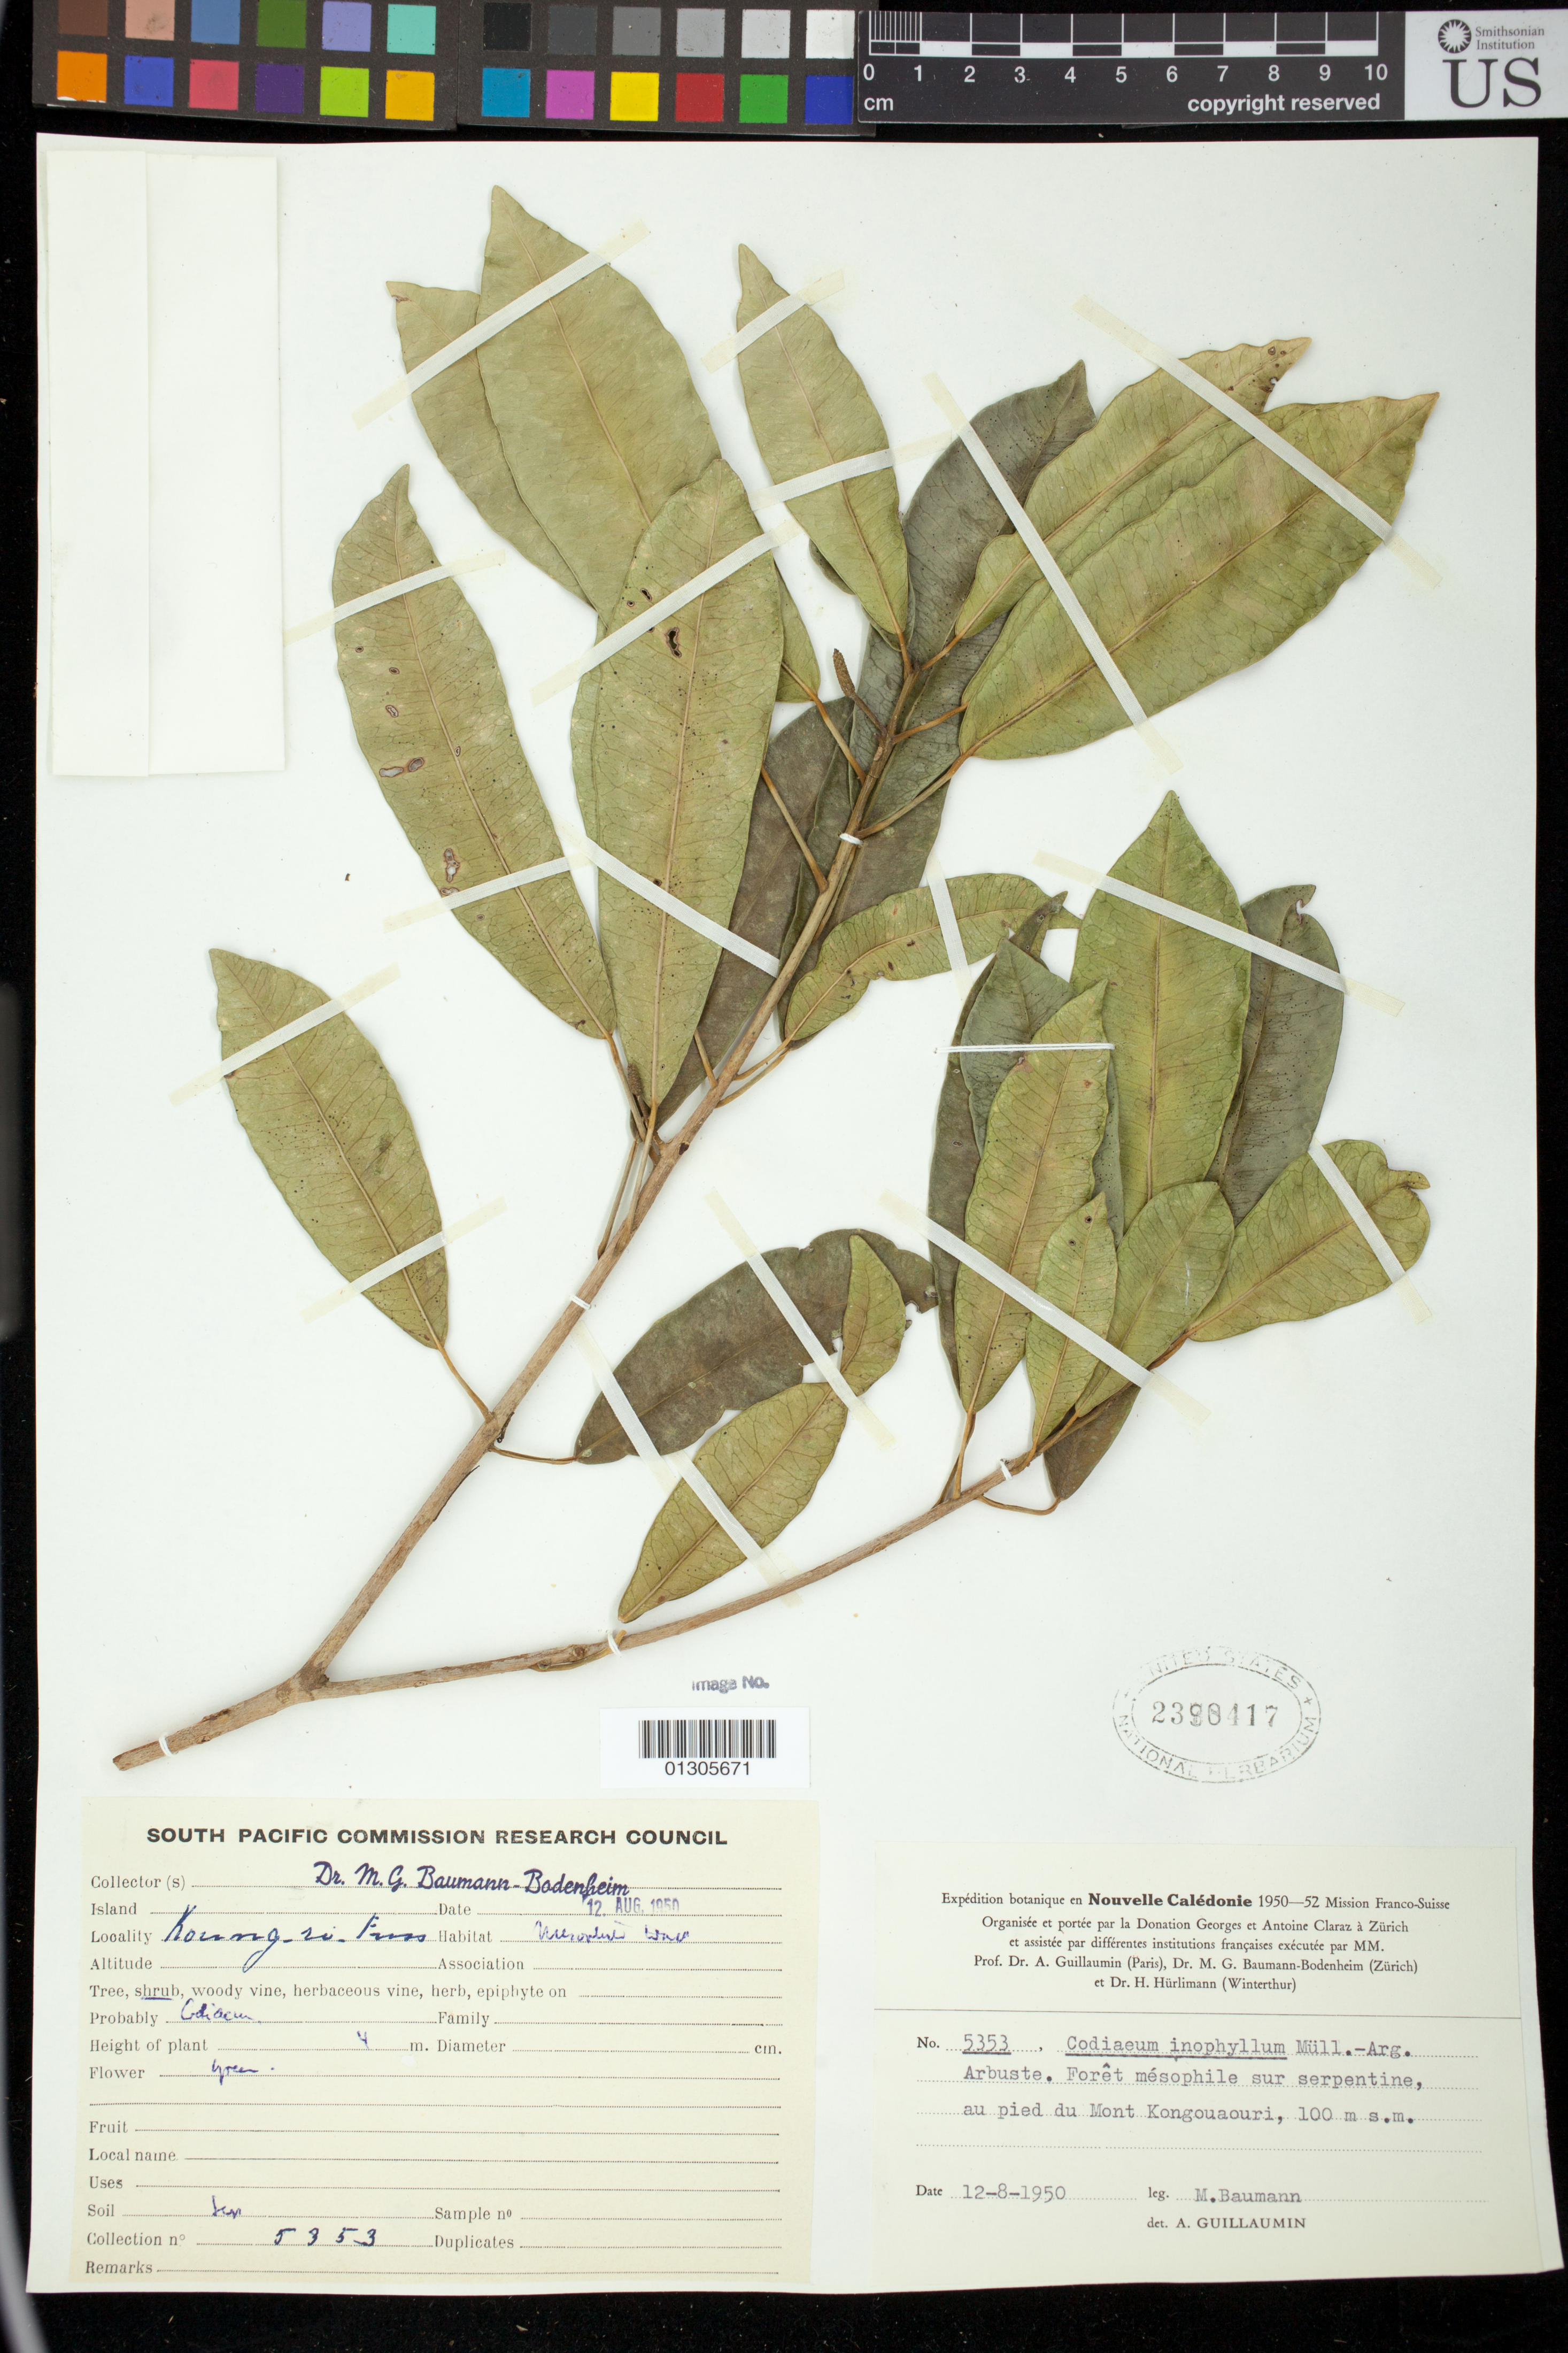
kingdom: Plantae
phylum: Tracheophyta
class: Magnoliopsida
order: Malpighiales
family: Euphorbiaceae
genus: Codiaeum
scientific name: Codiaeum peltatum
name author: P.S. Green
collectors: M. G. Baumann-Bodenheim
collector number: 5353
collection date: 1950-08-12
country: New Caledonia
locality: Au pied du Mont Kongouaouri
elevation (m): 100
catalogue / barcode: US 2390417